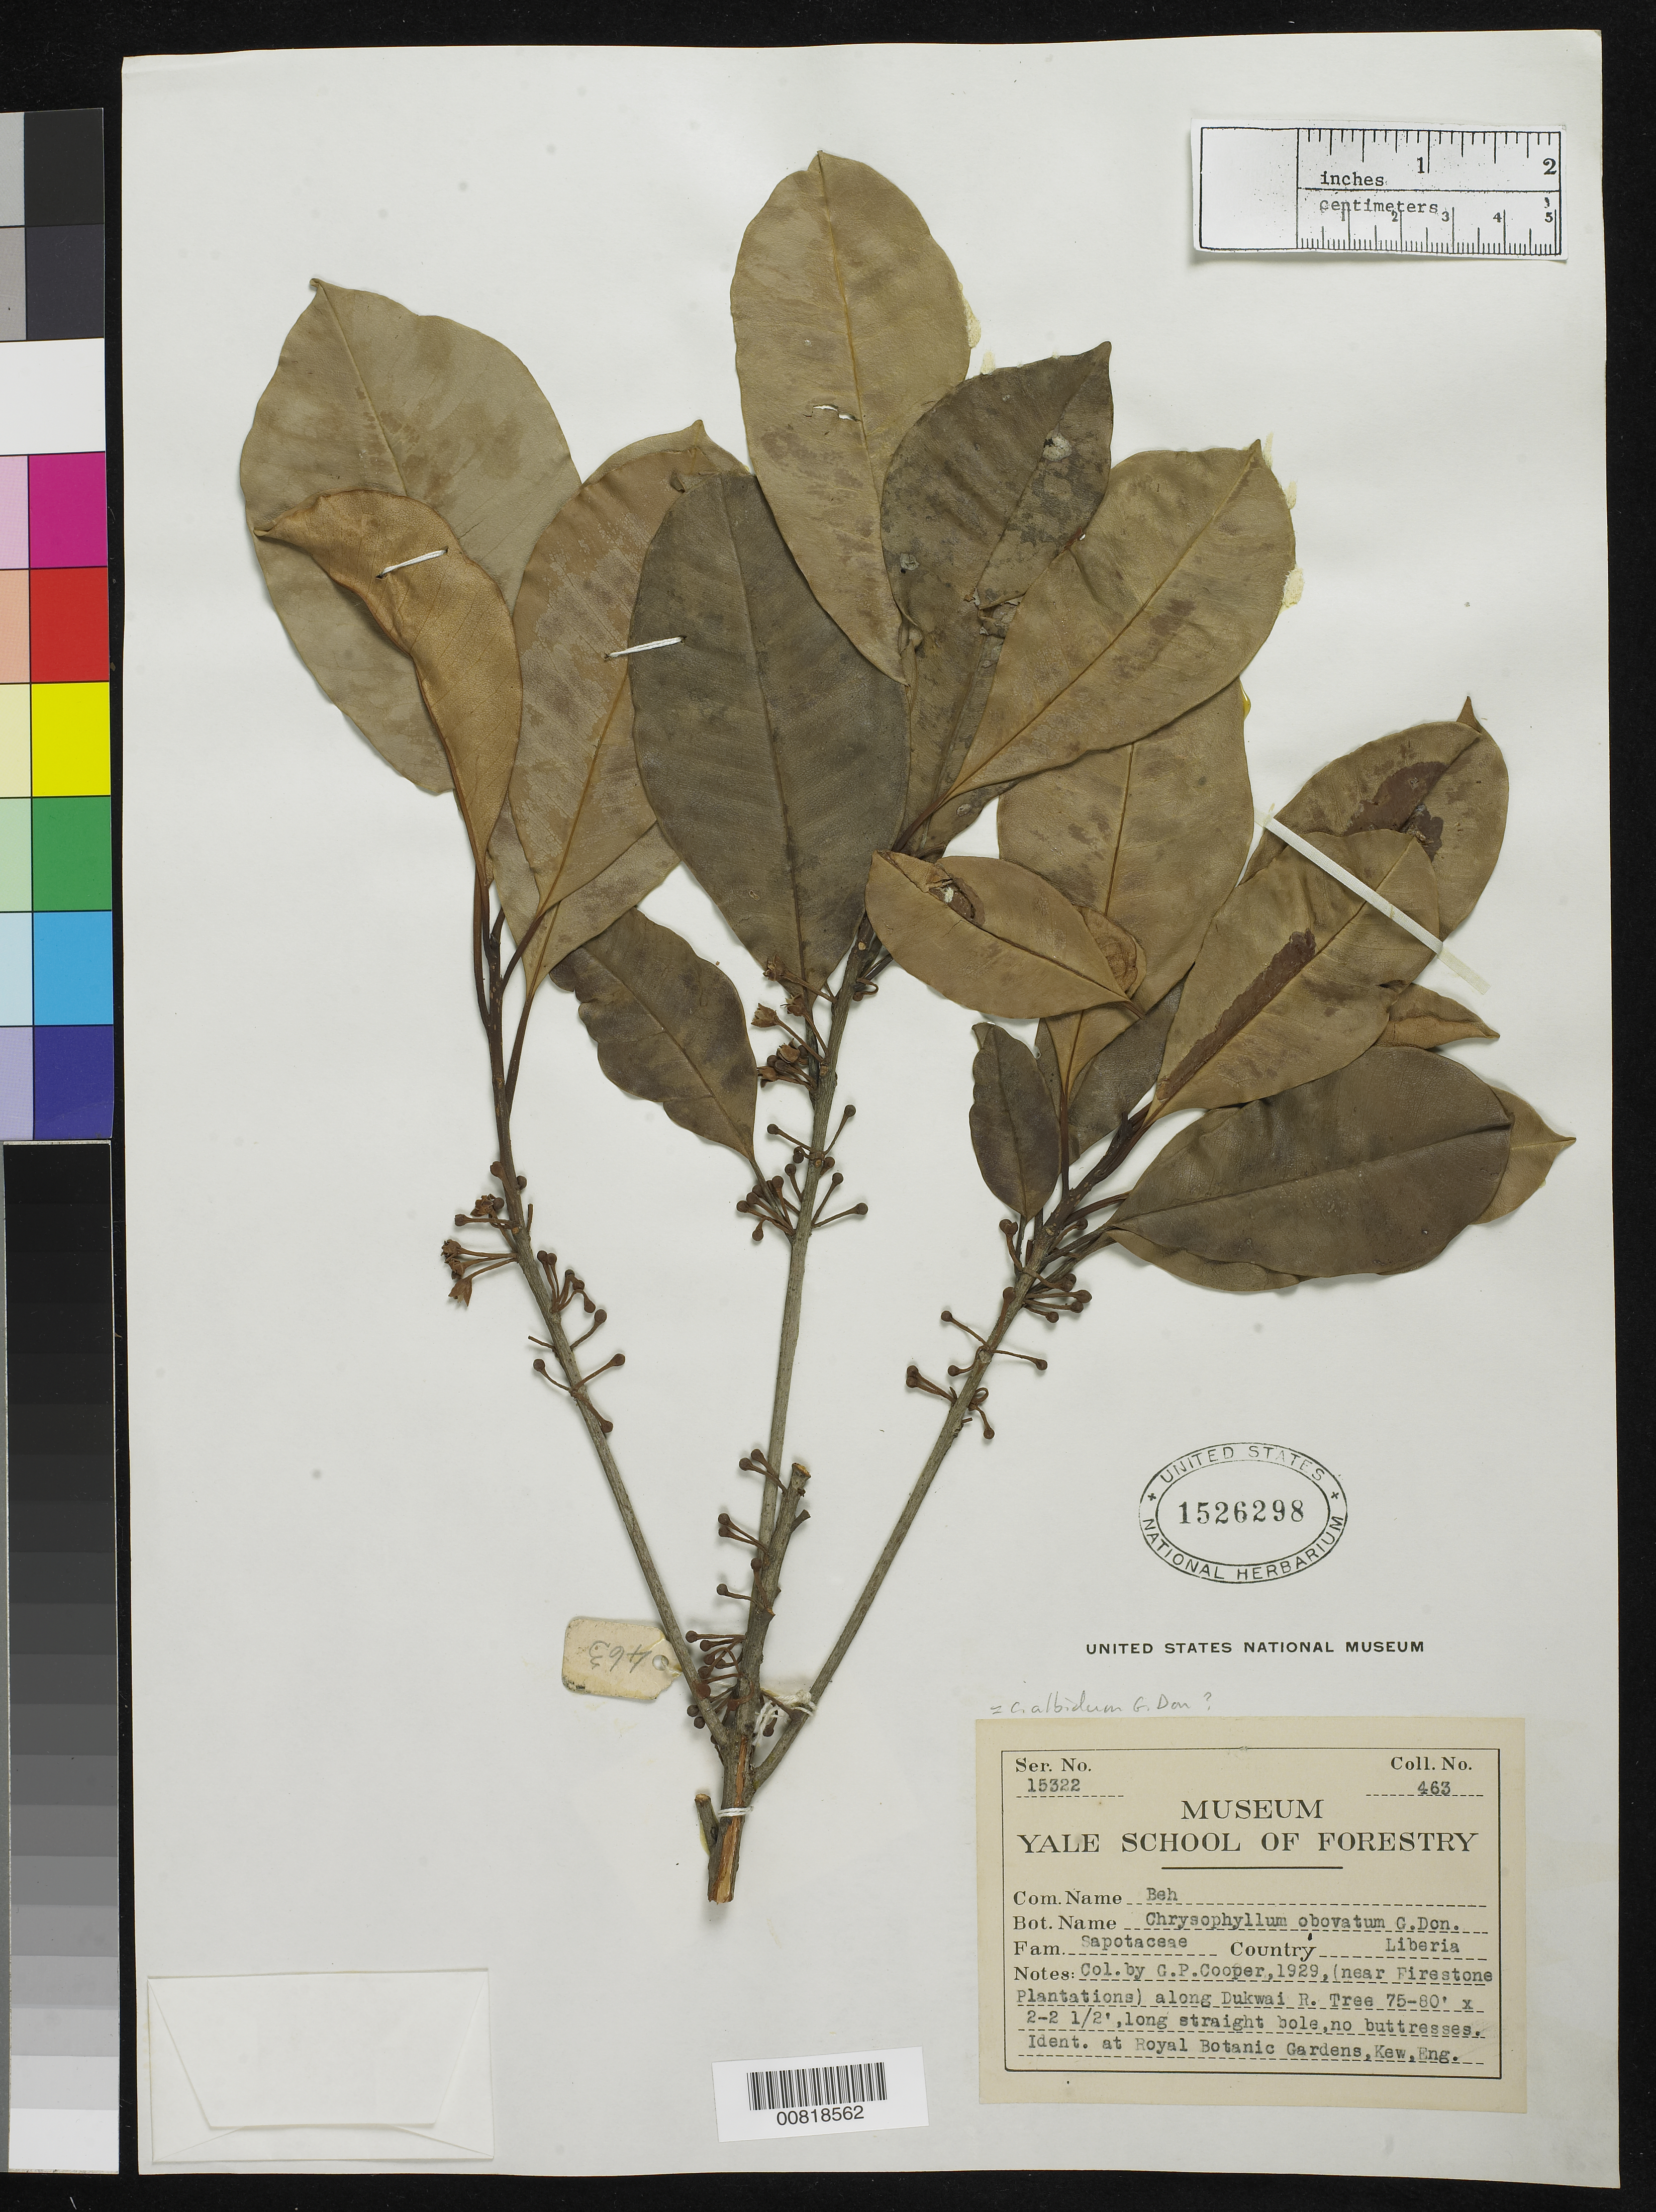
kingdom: Plantae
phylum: Tracheophyta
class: Magnoliopsida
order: Ericales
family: Sapotaceae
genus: Chrysophyllum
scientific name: Chrysophyllum obovatum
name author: G. Don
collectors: G. Cooper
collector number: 463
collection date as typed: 1929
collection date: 1929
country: Liberia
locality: (near Firestone Plantations) along Dukwai River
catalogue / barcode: US 1526298